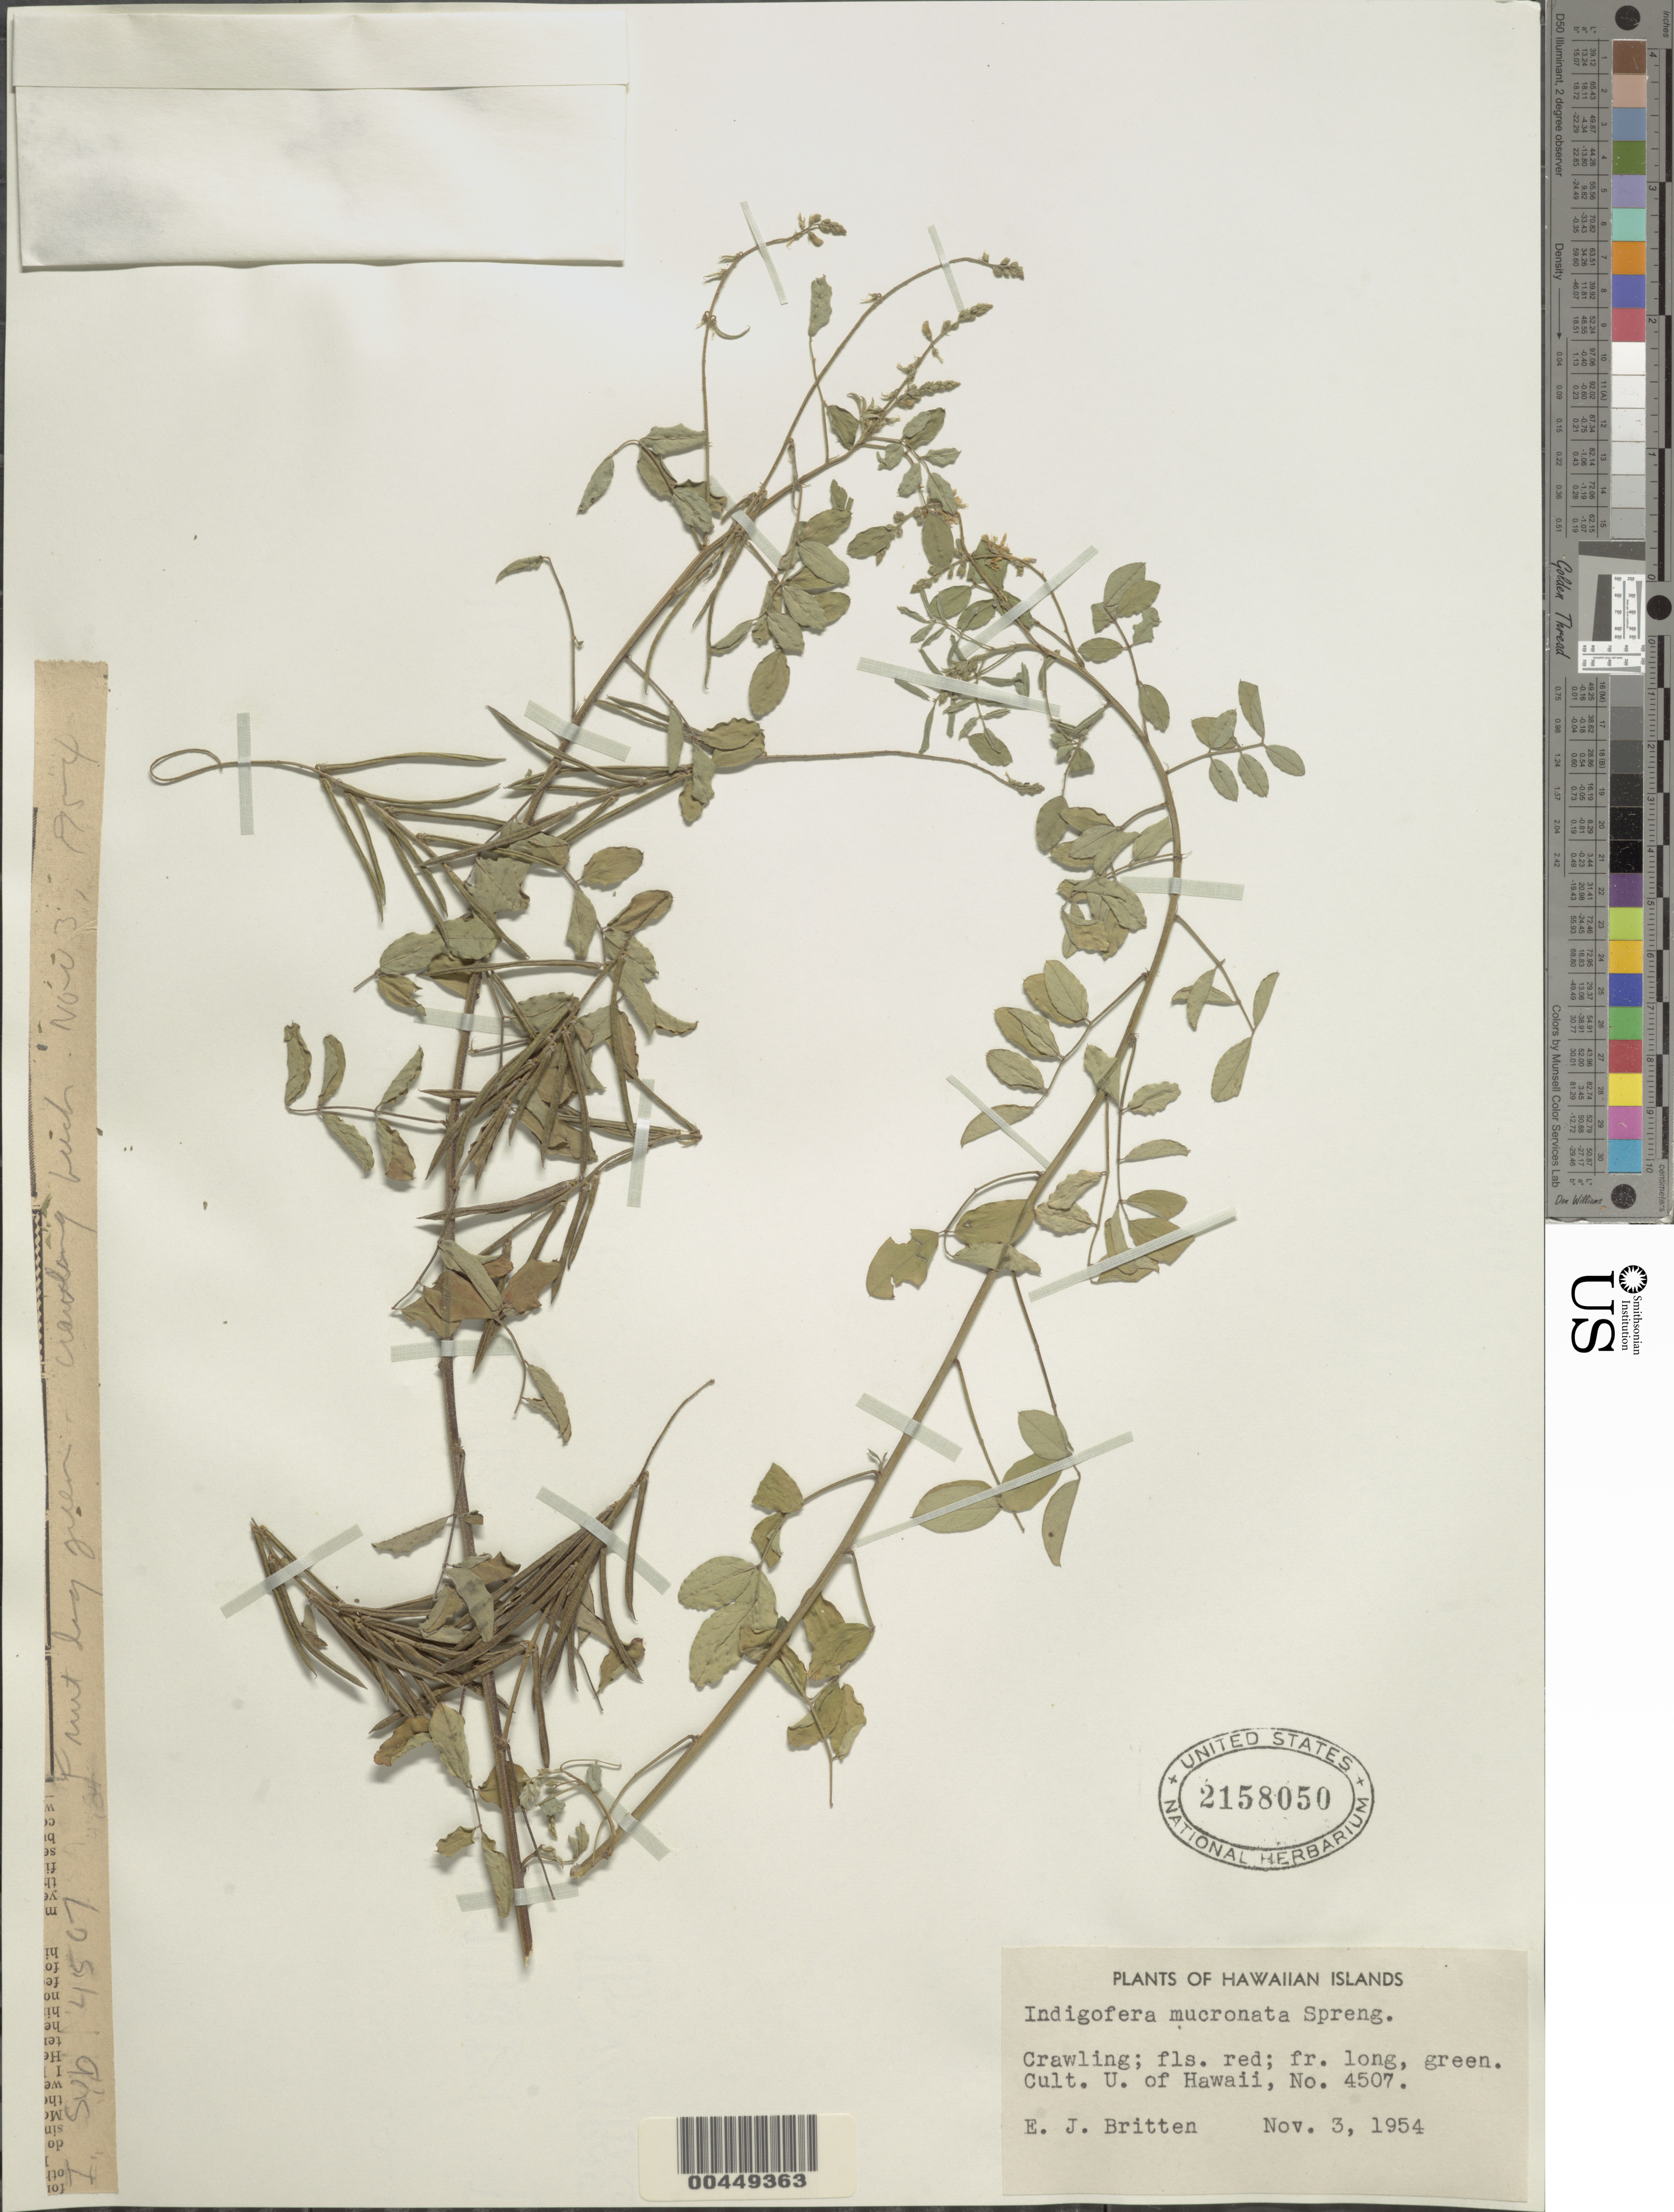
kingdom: Plantae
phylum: Tracheophyta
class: Magnoliopsida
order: Fabales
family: Fabaceae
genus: Indigofera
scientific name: Indigofera mucronata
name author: Lam.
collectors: E. Britten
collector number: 4507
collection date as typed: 3 Nov 1954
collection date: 1954-11-03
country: United States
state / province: Hawaii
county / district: Hawaii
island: Hawaii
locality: University of Hawaii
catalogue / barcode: US 2158050